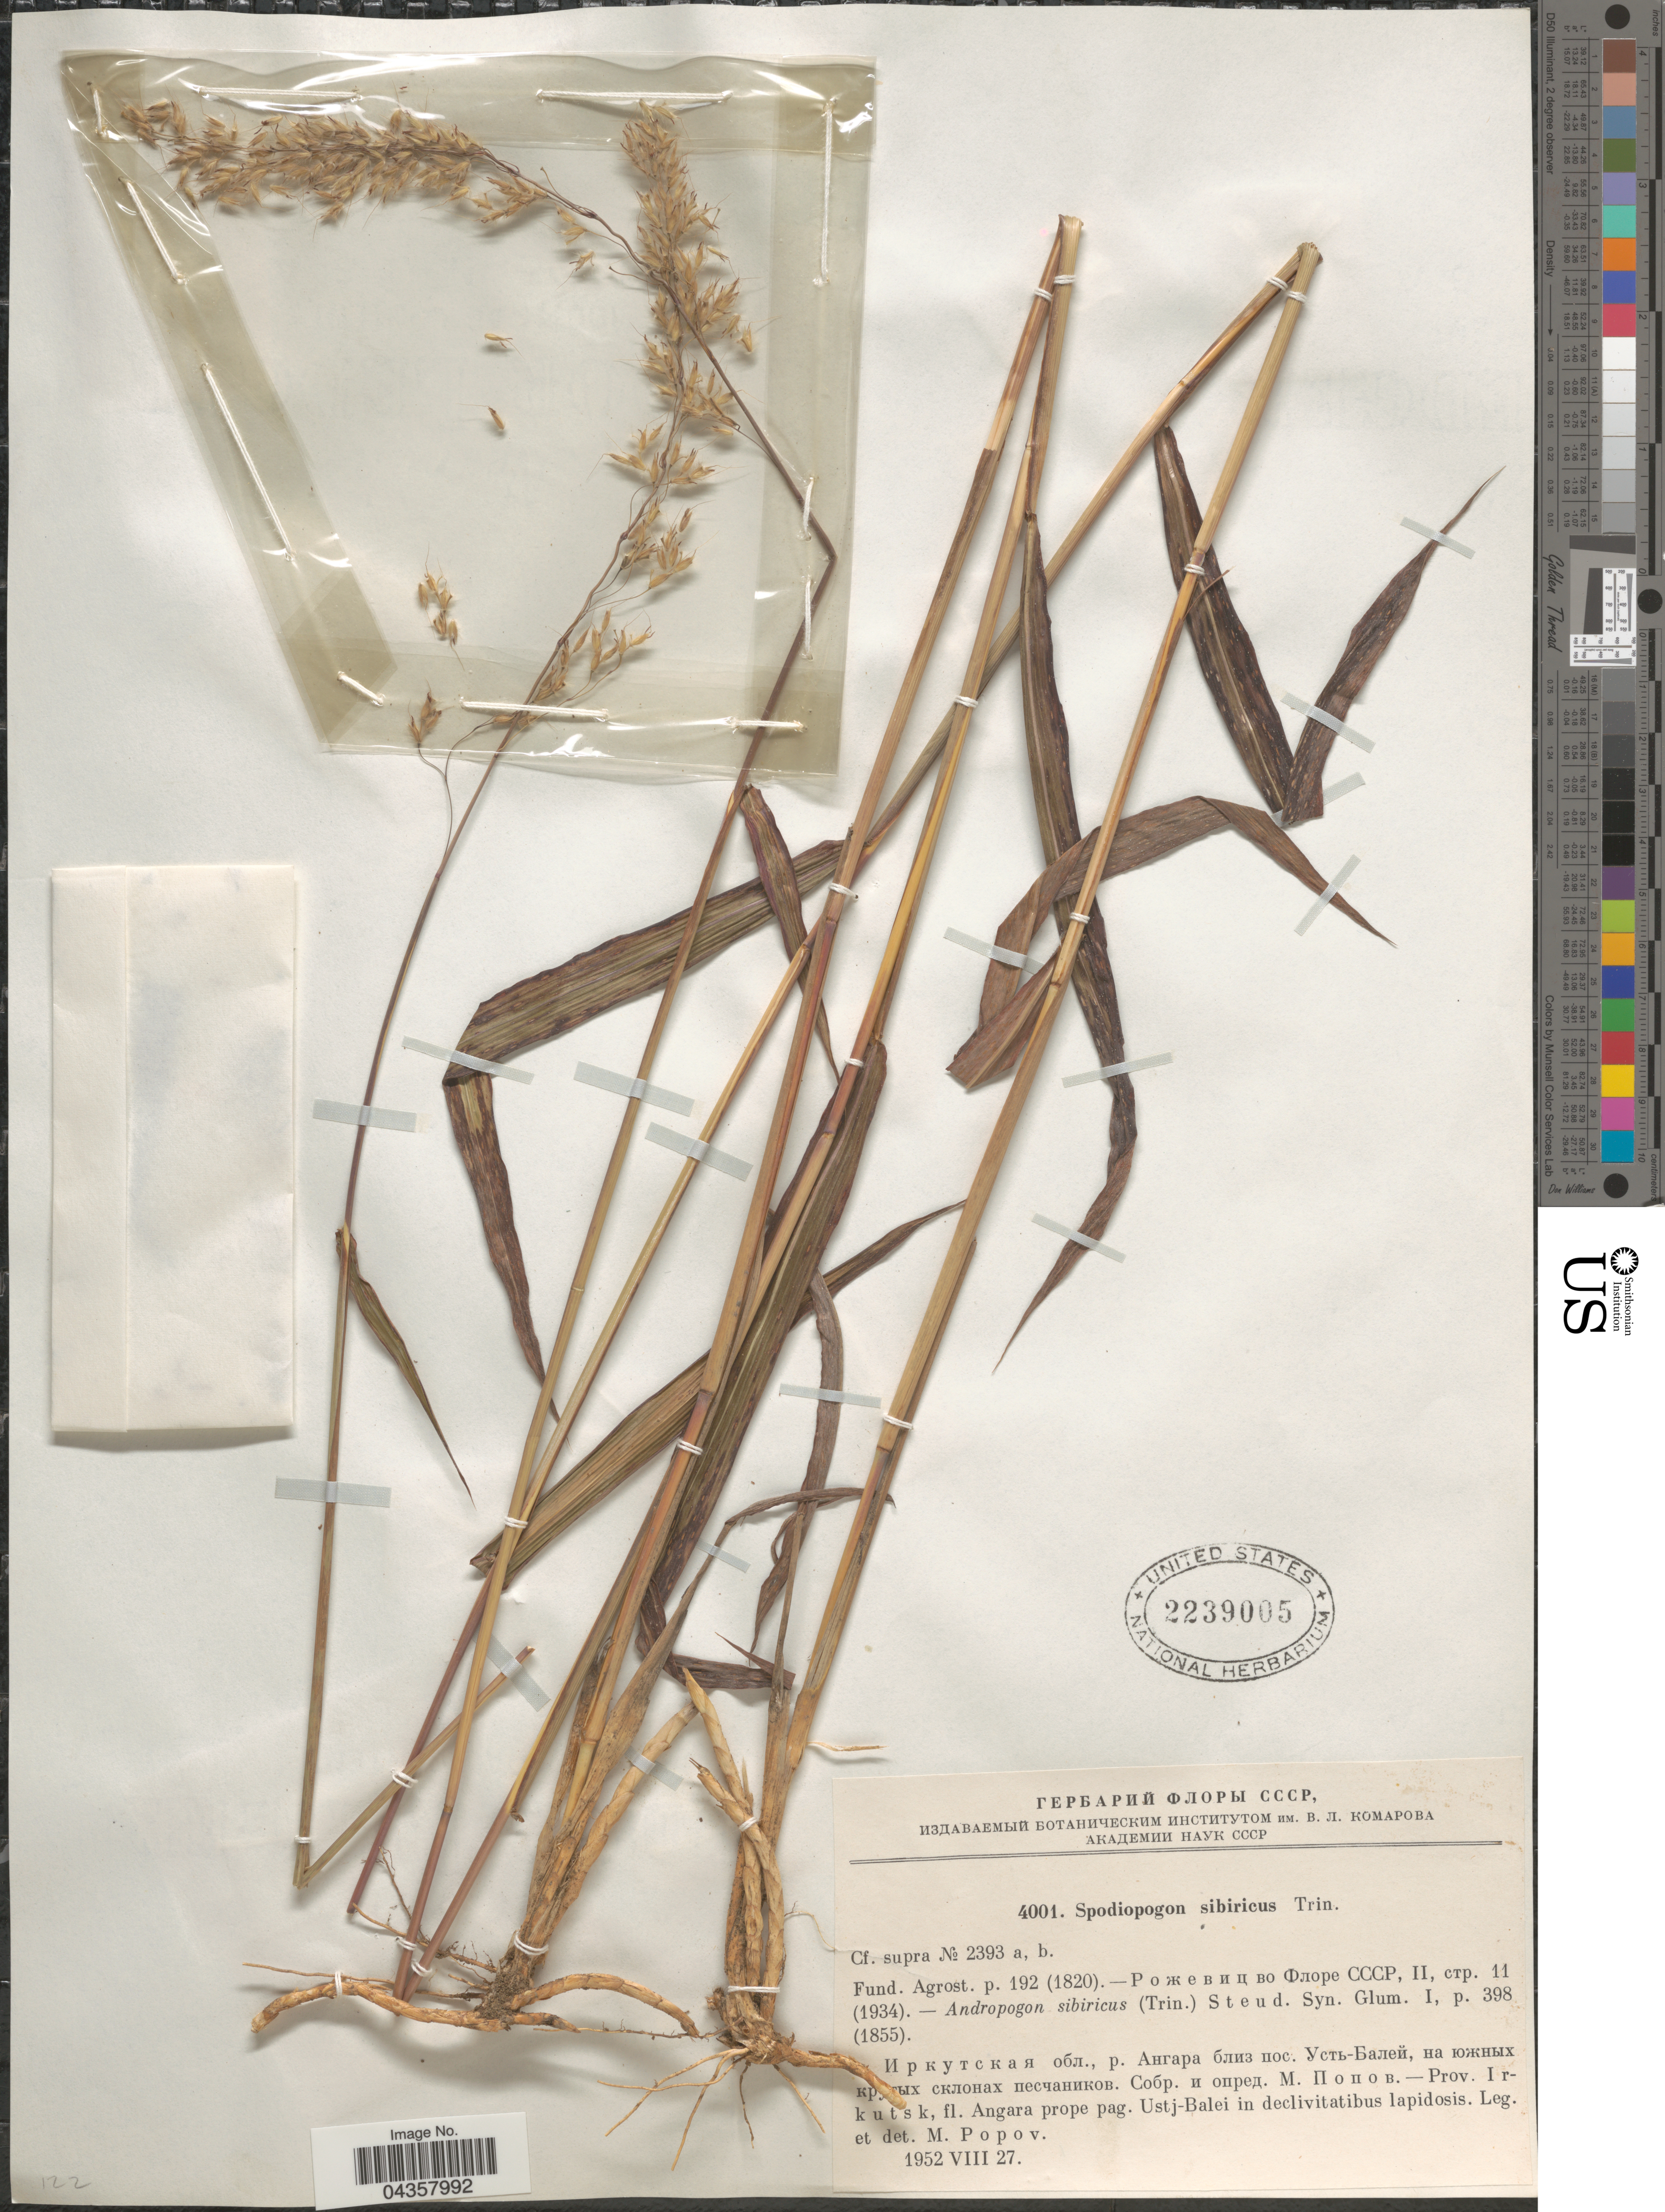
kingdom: Plantae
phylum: Tracheophyta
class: Liliopsida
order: Poales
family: Poaceae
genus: Spodiopogon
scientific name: Spodiopogon sibiricus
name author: Trin.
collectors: M. Popov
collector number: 4001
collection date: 1952-08-27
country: Russian Federation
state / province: Irkutsk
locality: Fl. Angara prope pag. Ustj-Balei in declivitatibus lapidosis.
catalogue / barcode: US 2239005